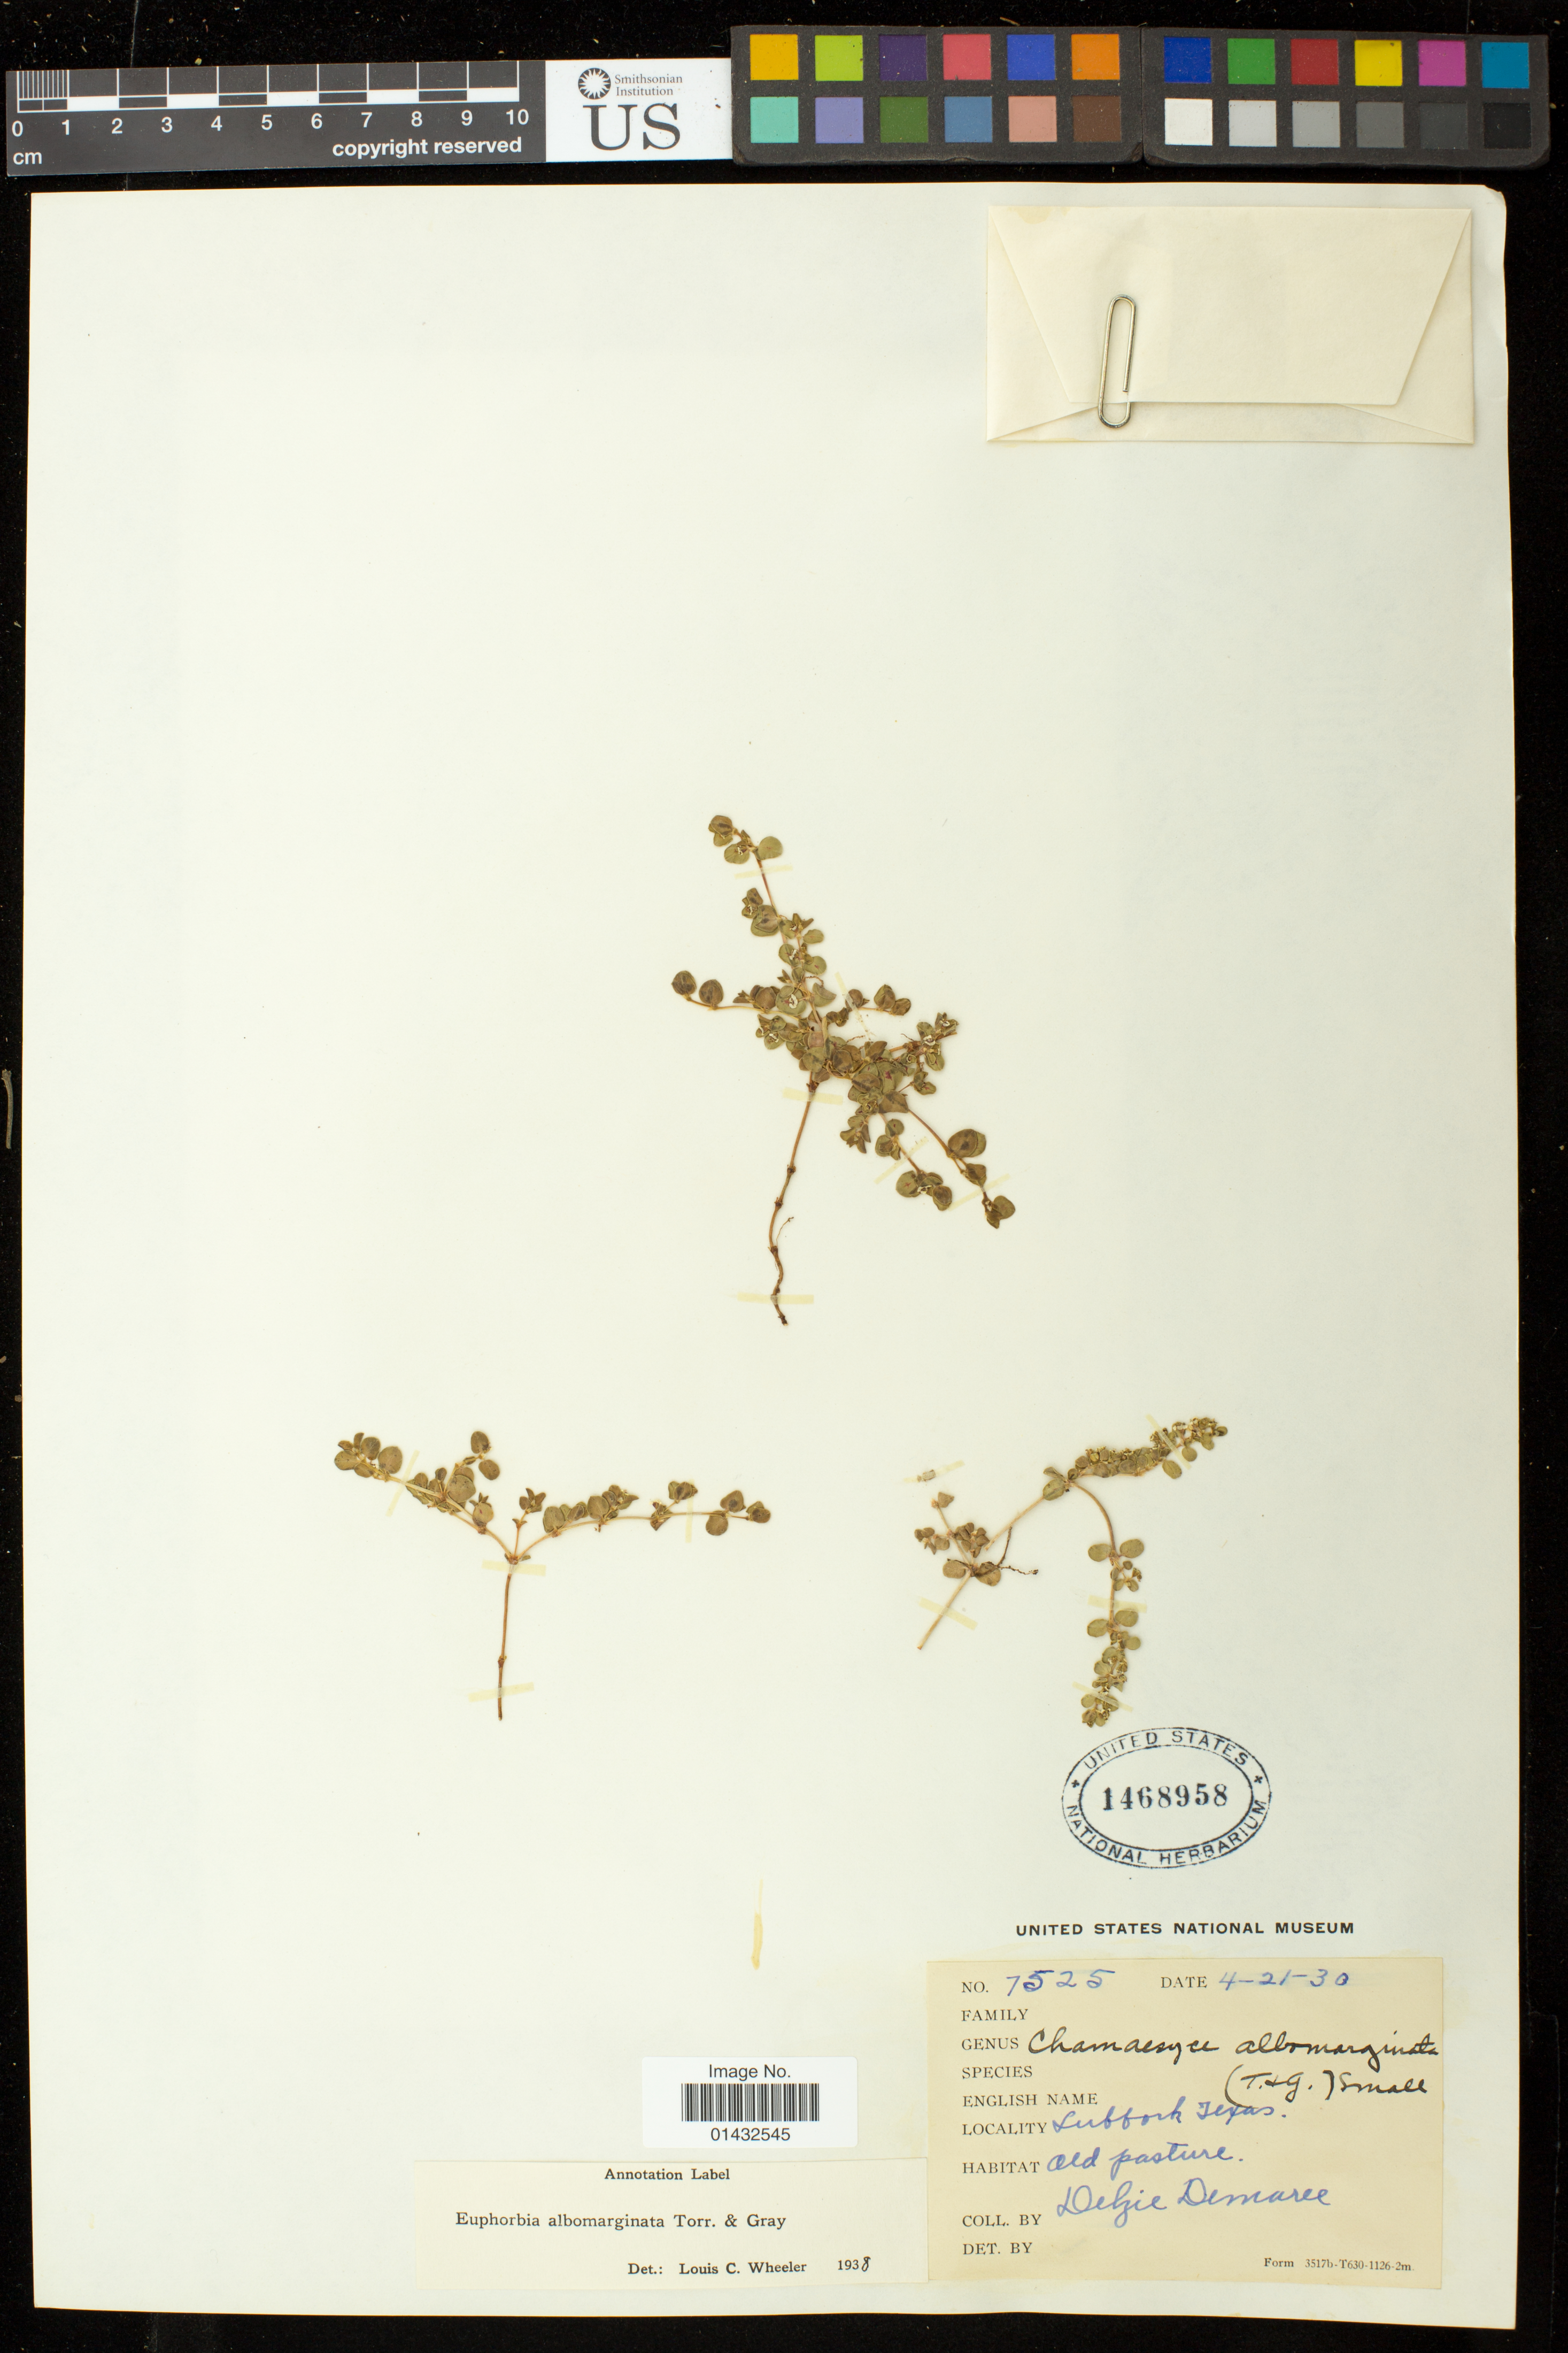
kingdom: Plantae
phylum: Tracheophyta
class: Magnoliopsida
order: Malpighiales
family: Euphorbiaceae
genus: Euphorbia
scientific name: Euphorbia albomarginata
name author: Torr. & A. Gray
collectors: D. Demaree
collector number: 7525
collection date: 1930-04-21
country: United States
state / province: Texas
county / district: Lubbock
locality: Lubbock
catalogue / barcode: US 1468958